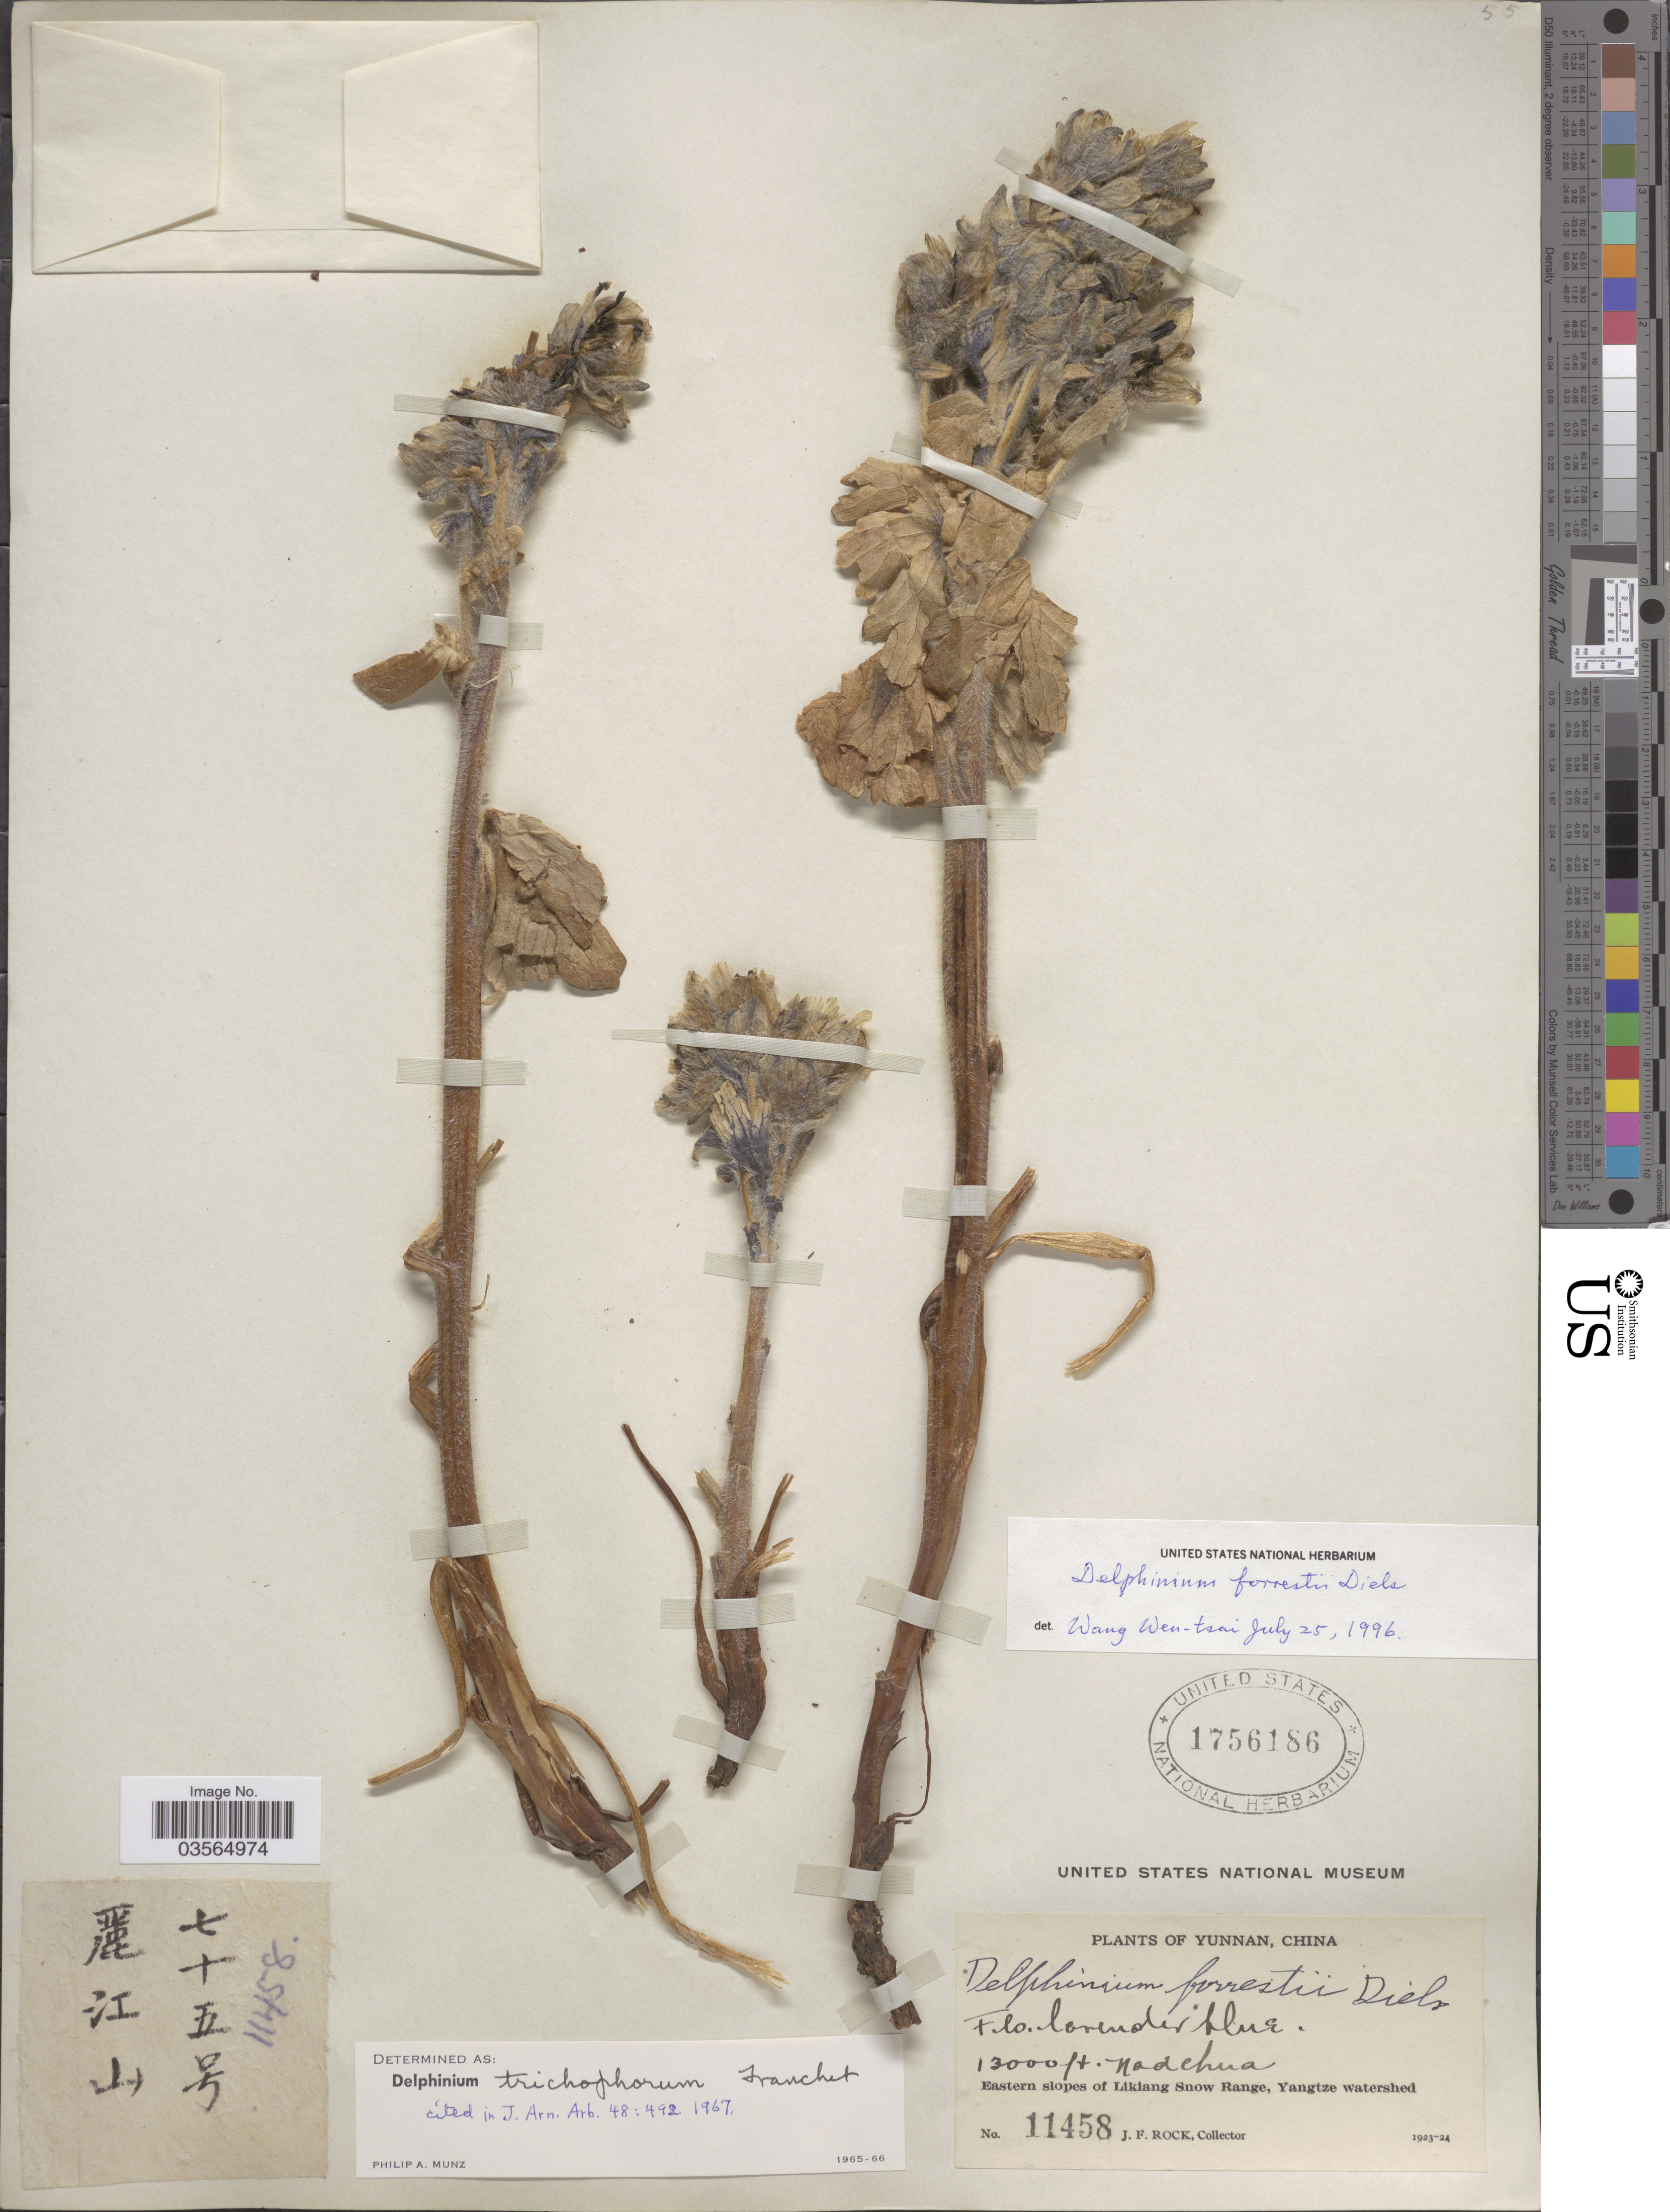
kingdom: Plantae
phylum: Tracheophyta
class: Magnoliopsida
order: Ranunculales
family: Ranunculaceae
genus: Delphinium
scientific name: Delphinium forrestii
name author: Diels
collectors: J. Rock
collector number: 11458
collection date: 1923/1924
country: China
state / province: Yunnan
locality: Nadchua. Eastern slopes of Likiang Snow Range, Yangtze watershed.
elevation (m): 3962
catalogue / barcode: US 1756186